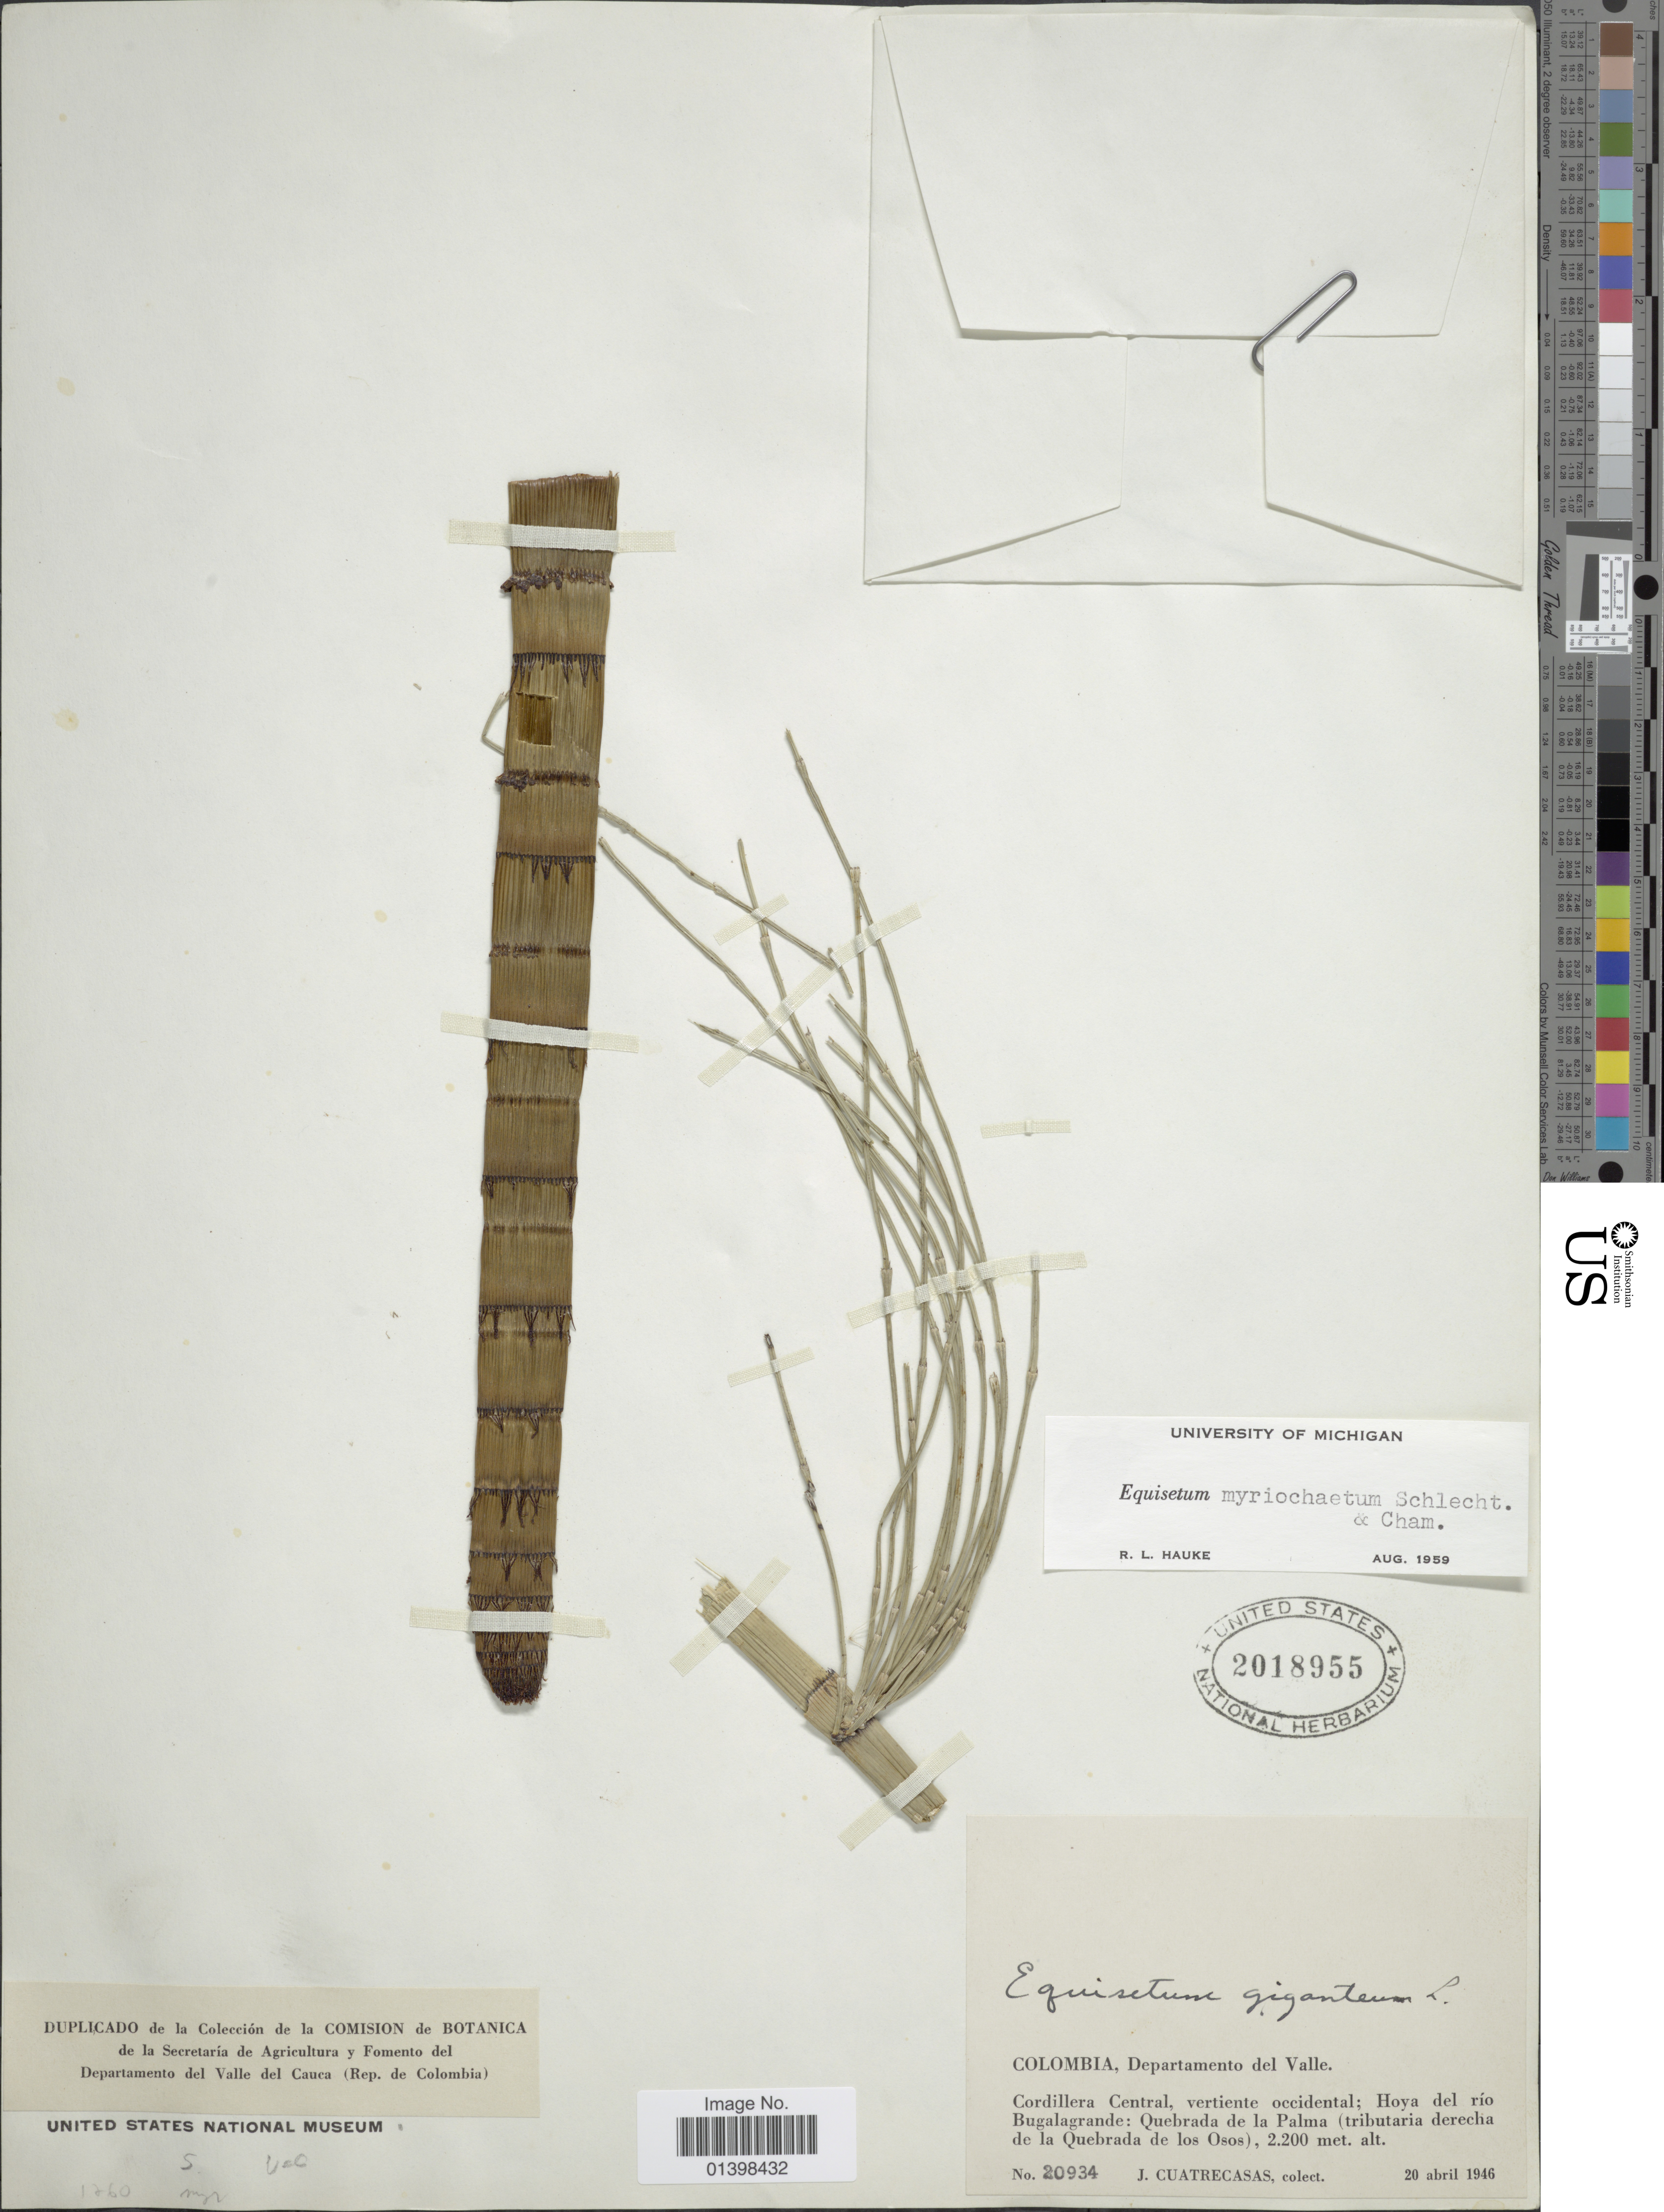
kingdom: Plantae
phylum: Tracheophyta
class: Polypodiopsida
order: Equisetales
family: Equisetaceae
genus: Equisetum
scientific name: Equisetum myriochaetum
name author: Schltdl. & Cham.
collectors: J. Cuatrecasas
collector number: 20934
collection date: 1946-04-20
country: Colombia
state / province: Valle del Cauca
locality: Cordillera Centgral, vertiente occidental; Hoya del río Bugalagrande: Quebrada de la Palma (tributaria derecha de la Quebrada de los Osos)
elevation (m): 2200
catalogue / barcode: US 2018955